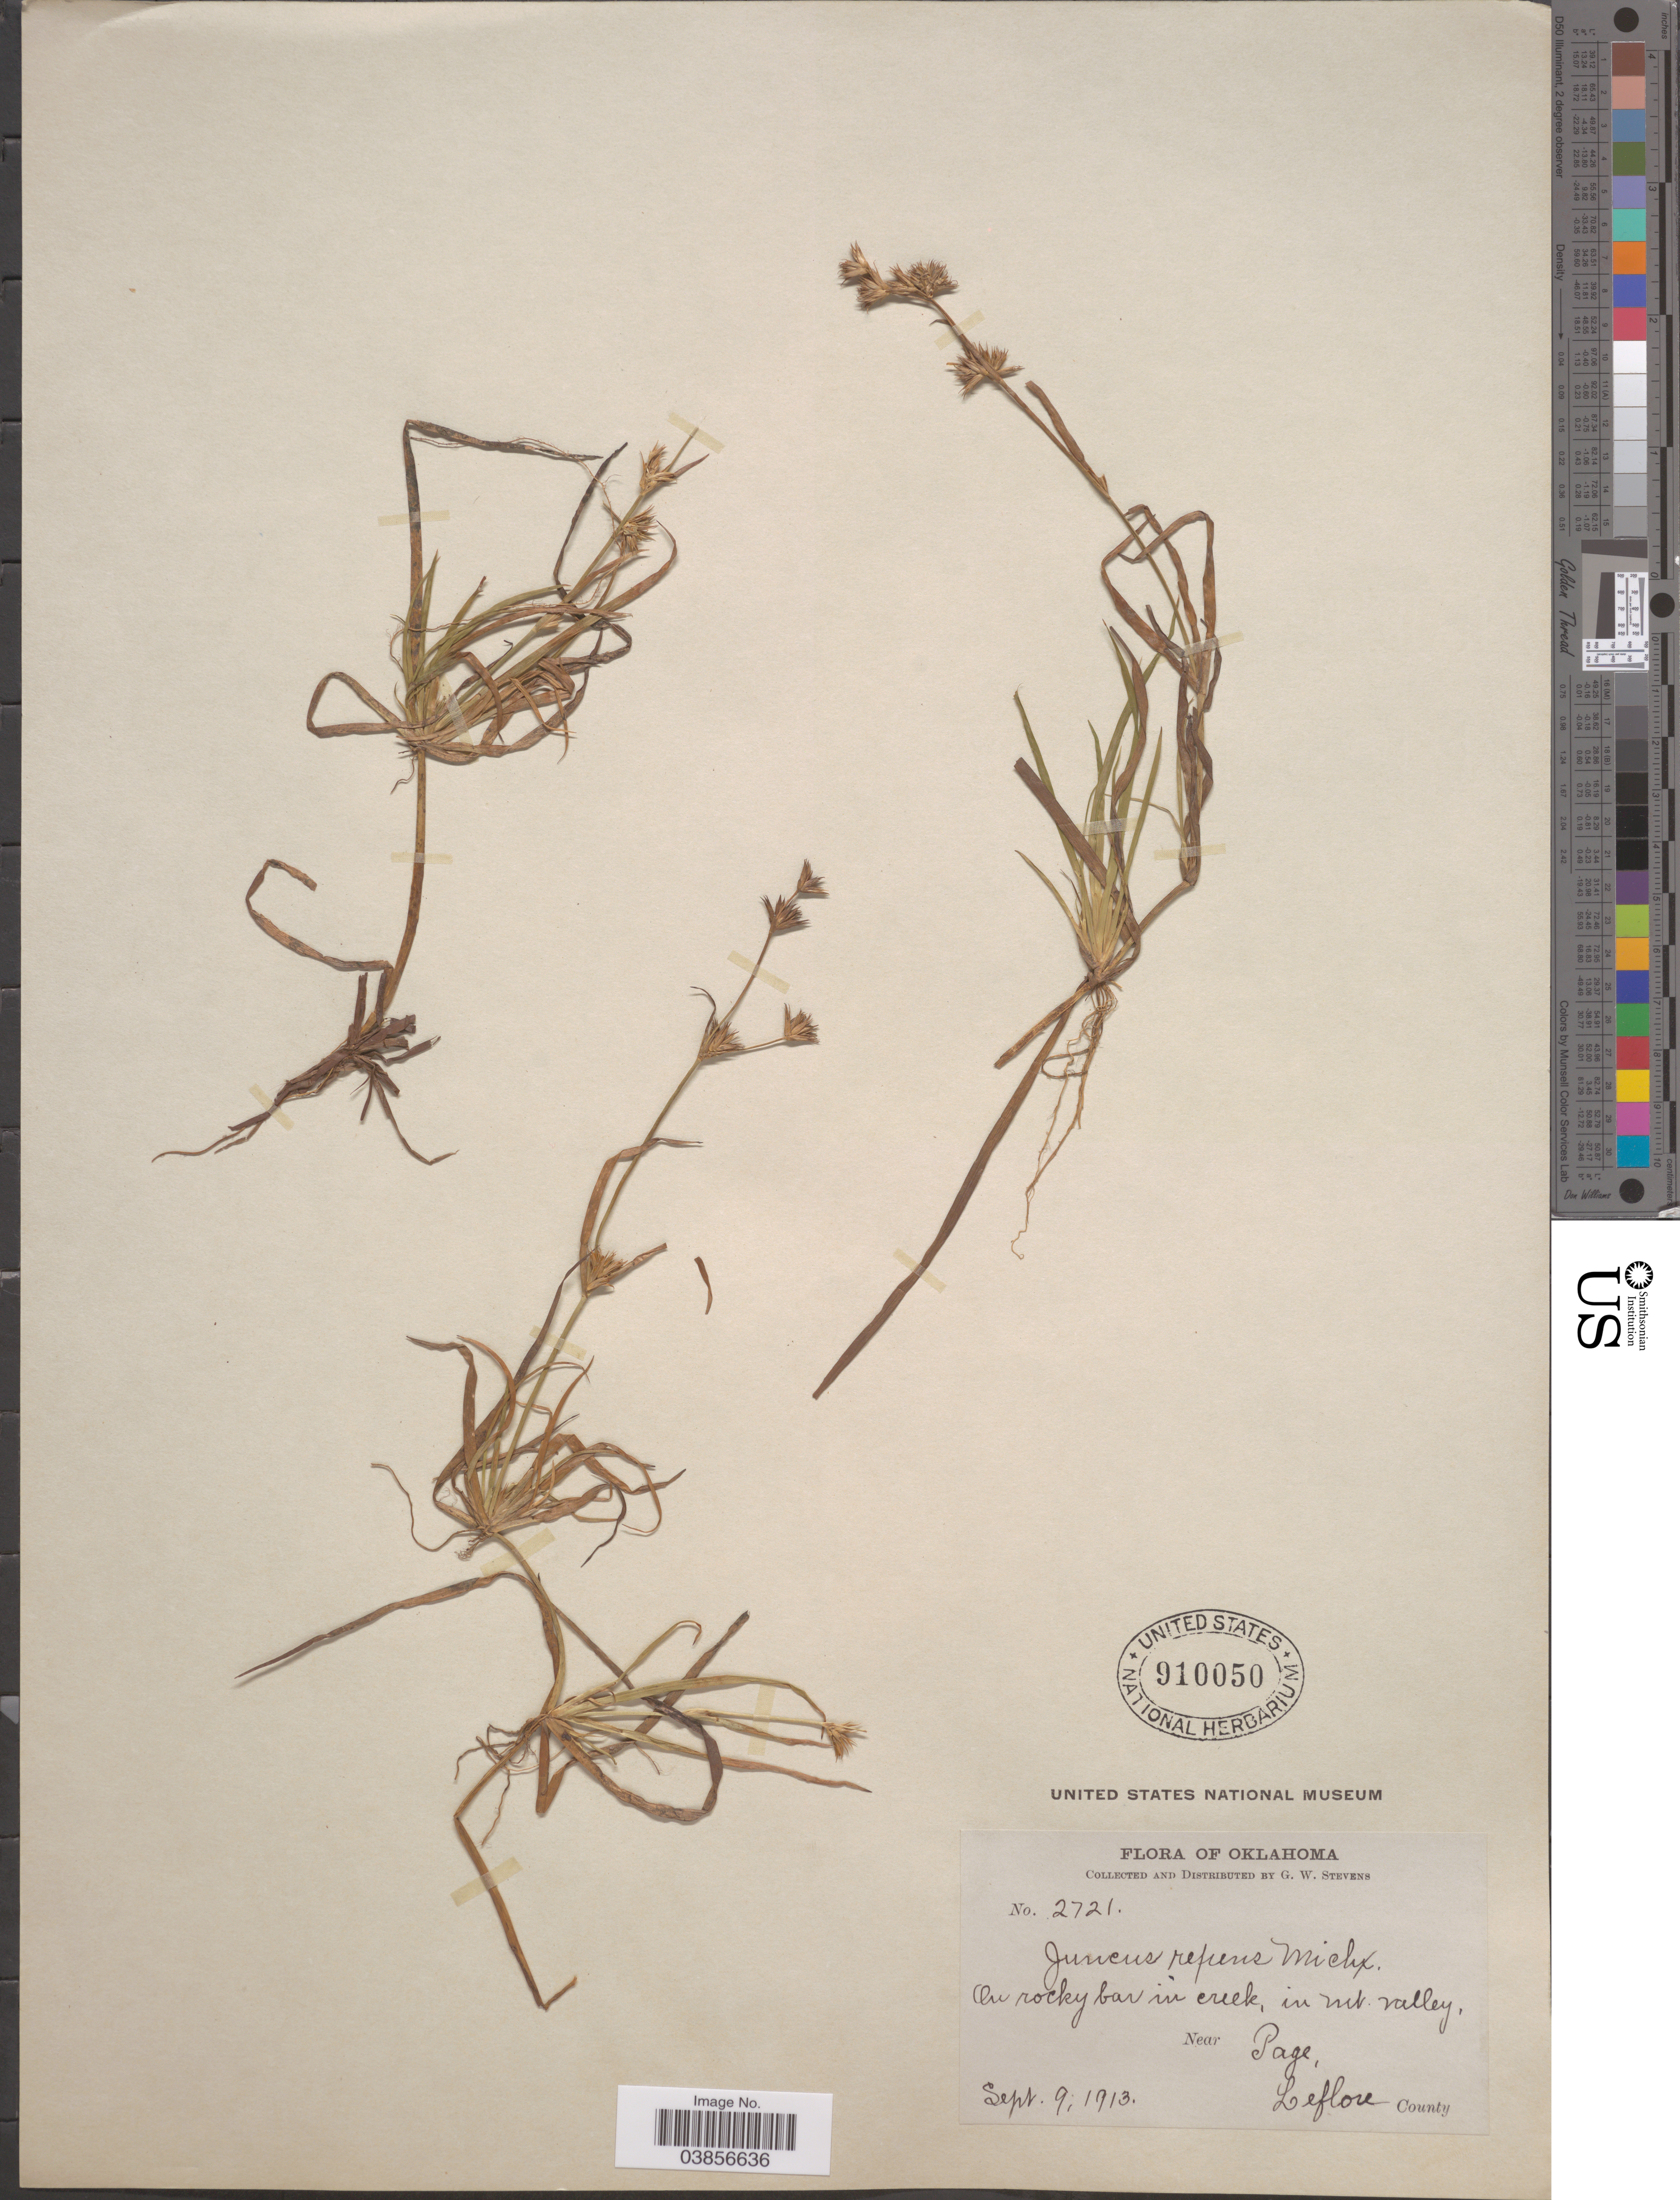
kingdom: Plantae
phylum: Tracheophyta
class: Liliopsida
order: Poales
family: Juncaceae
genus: Juncus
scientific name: Juncus repens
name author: Michx.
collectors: G. W. Stevens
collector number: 2721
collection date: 1913-09-09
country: United States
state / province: Oklahoma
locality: On rocky bar in creek, in Mt. Valley, Near Page, Leflore County.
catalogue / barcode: US 910050